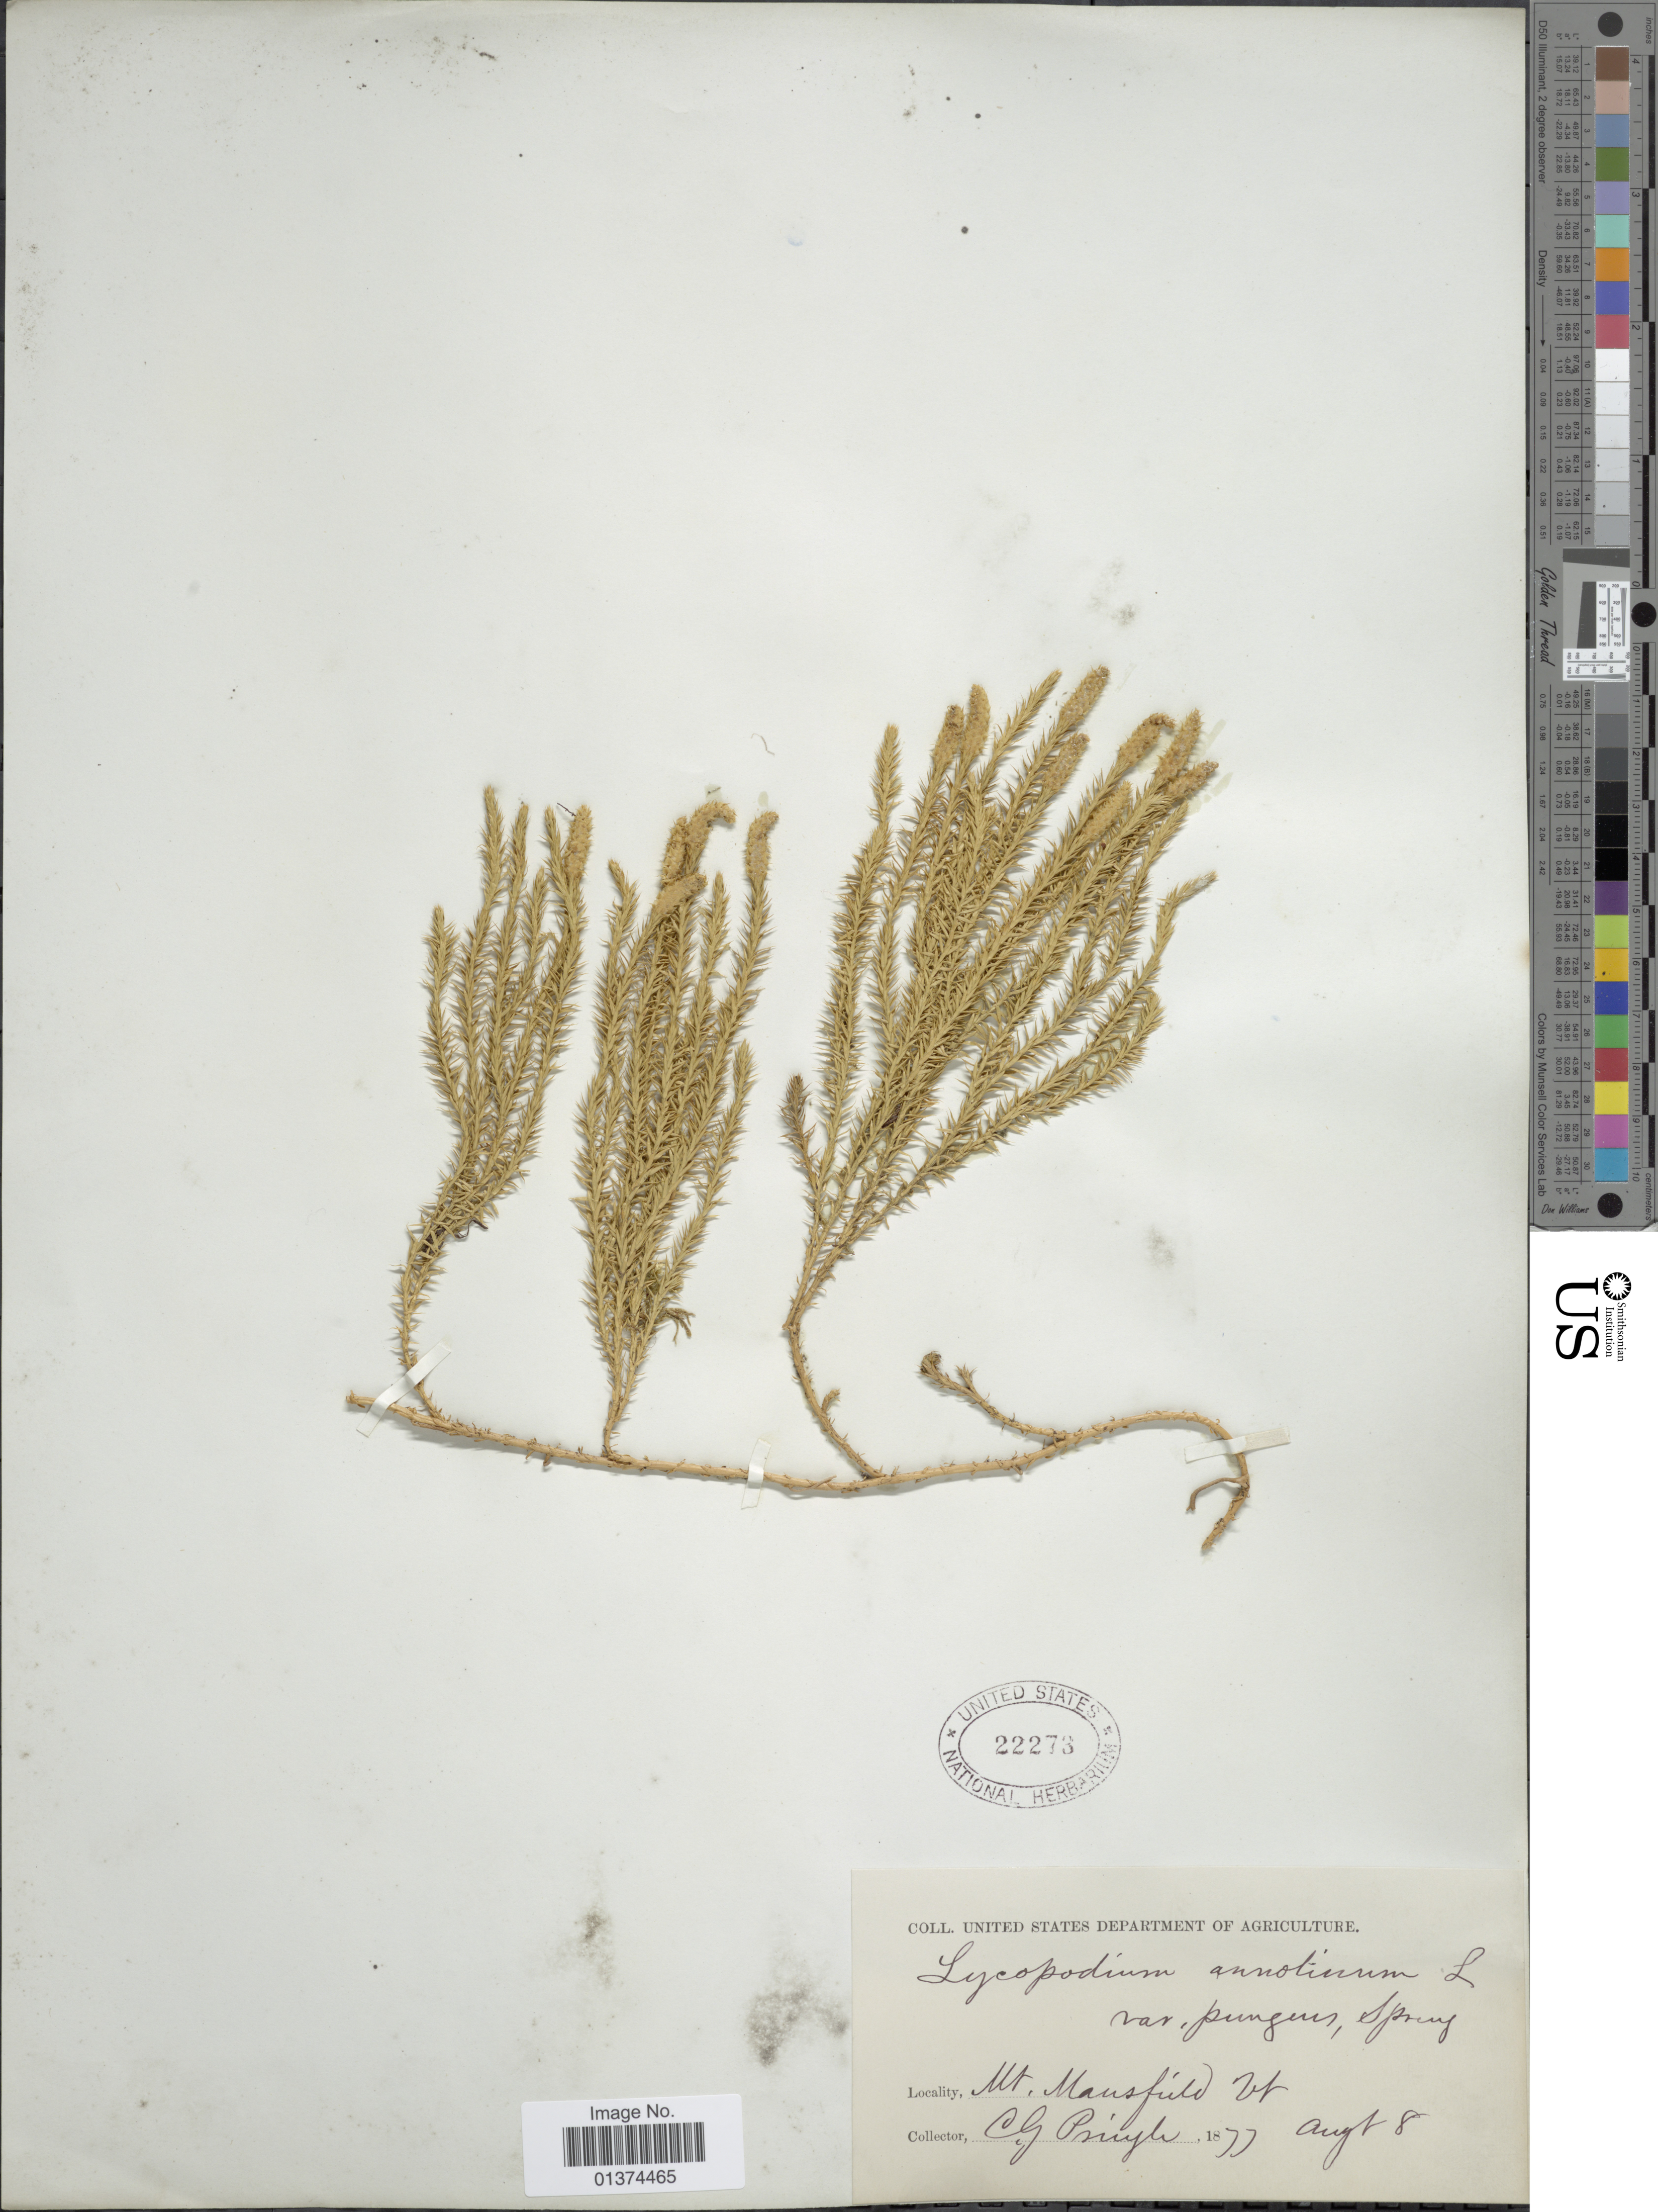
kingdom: Plantae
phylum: Tracheophyta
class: Lycopodiopsida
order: Lycopodiales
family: Lycopodiaceae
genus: Spinulum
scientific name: Spinulum annotinum subsp. annotinum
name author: (L.) A. Haines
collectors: C. G. Pringle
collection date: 1877-08-08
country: United States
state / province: Vermont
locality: Mt, Mansfield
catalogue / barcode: US 22273